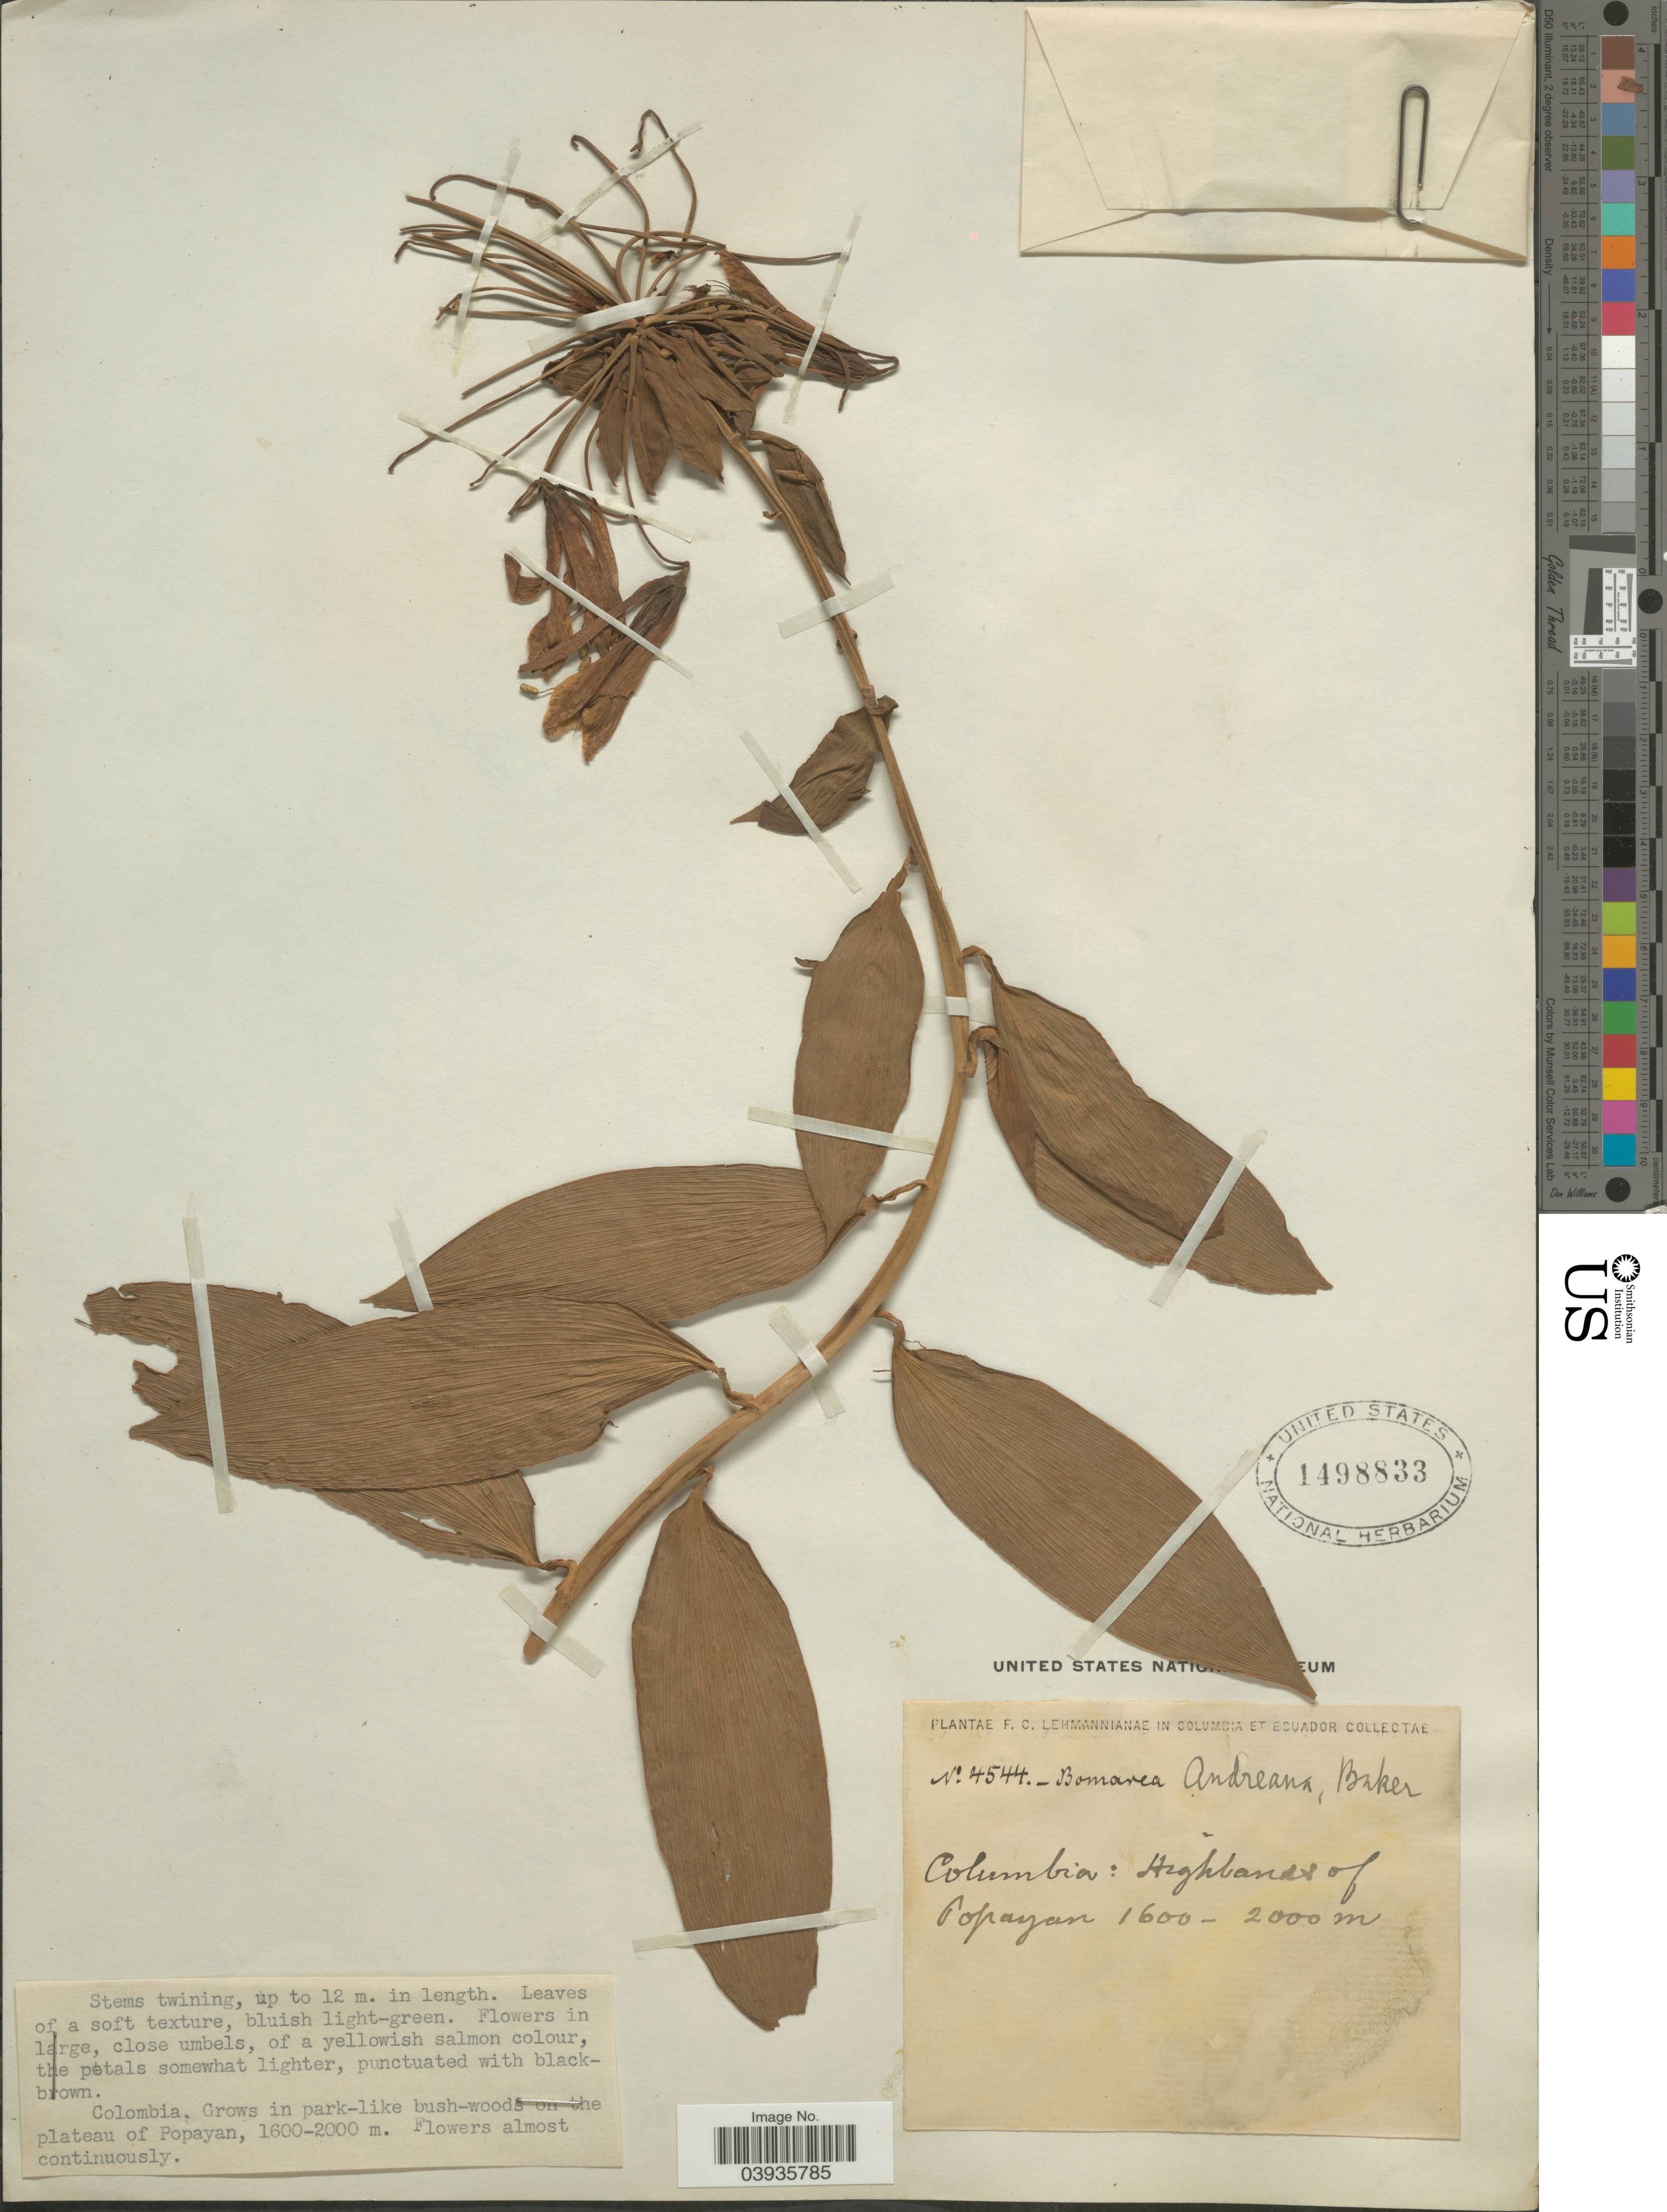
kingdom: Plantae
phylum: Tracheophyta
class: Liliopsida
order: Liliales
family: Alstroemeriaceae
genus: Bomarea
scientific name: Bomarea andreana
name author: Baker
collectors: F. C. Lehmann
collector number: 4544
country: Colombia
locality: On the plateau of Popayan. Highlands of Popayan.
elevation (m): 1600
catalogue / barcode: US 1498833